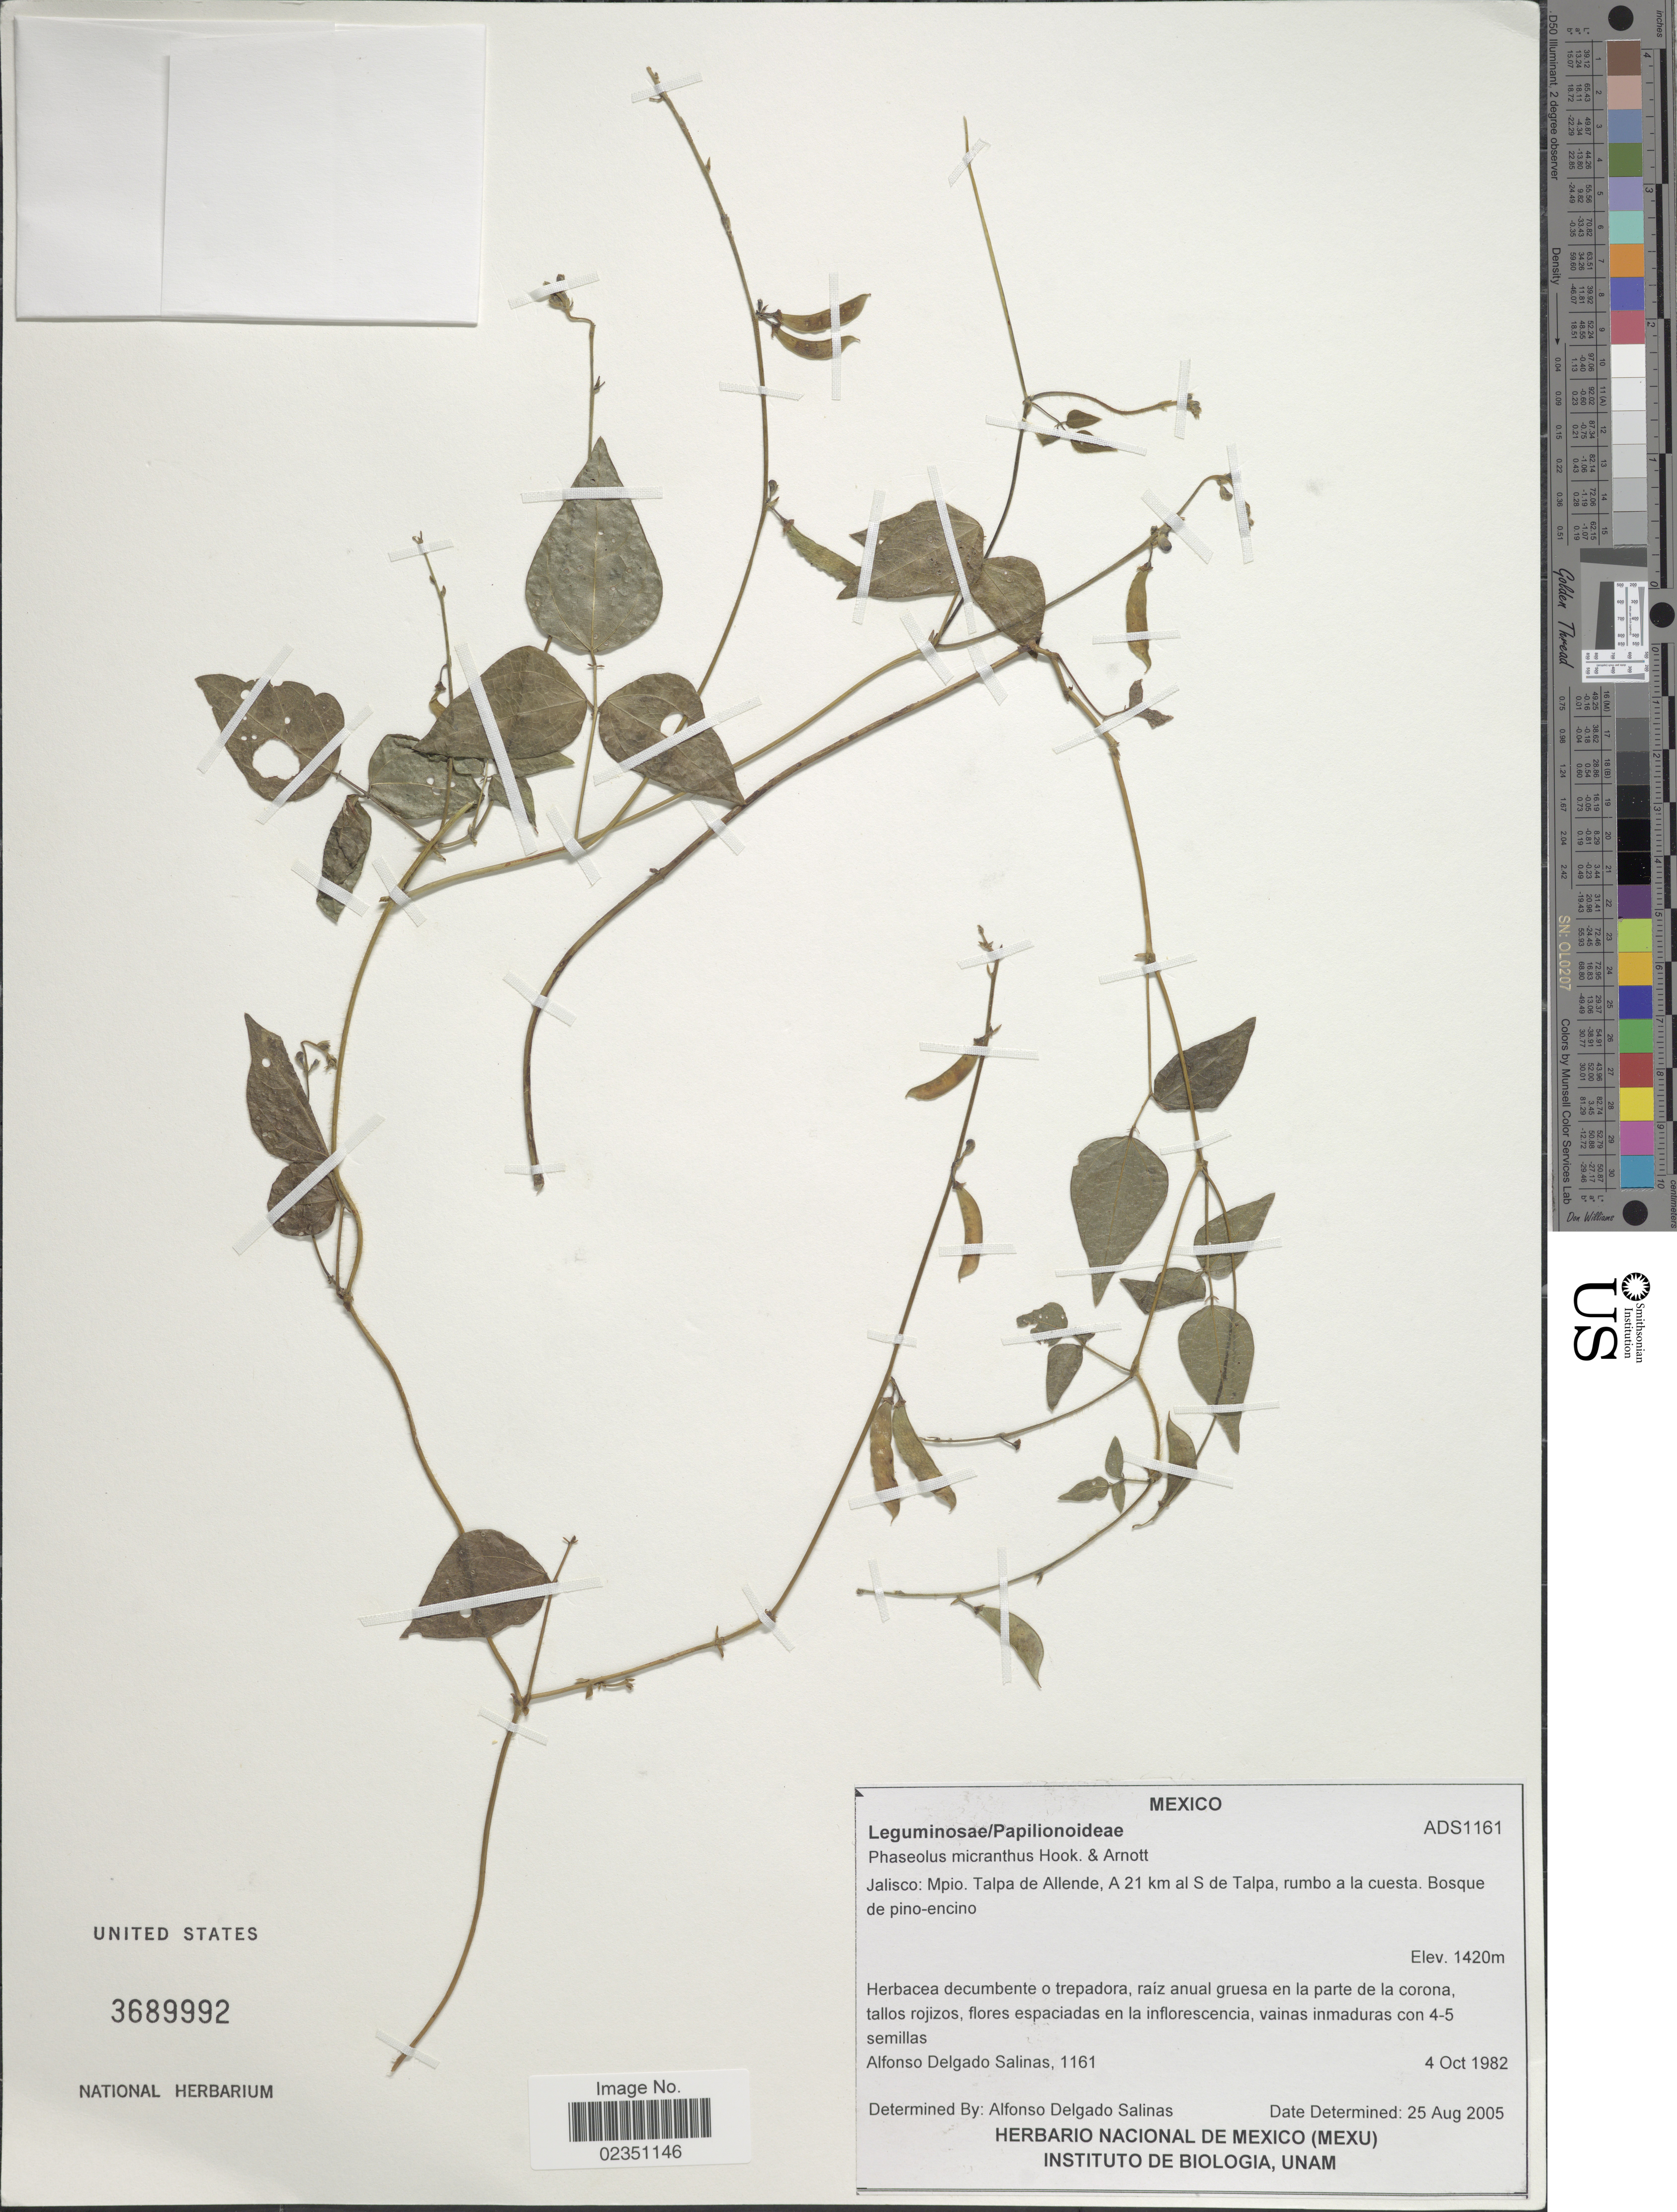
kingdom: Plantae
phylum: Tracheophyta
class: Magnoliopsida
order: Fabales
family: Fabaceae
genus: Phaseolus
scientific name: Phaseolus micranthus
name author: Hook. & Arn.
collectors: A. Delgado S.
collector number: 1161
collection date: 1982-10-04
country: Mexico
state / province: Jalisco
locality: Mpio. Talpa de Allende, A 21 km al S de Talpa, rumbo a la cuesta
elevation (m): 1420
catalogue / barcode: US 3689992